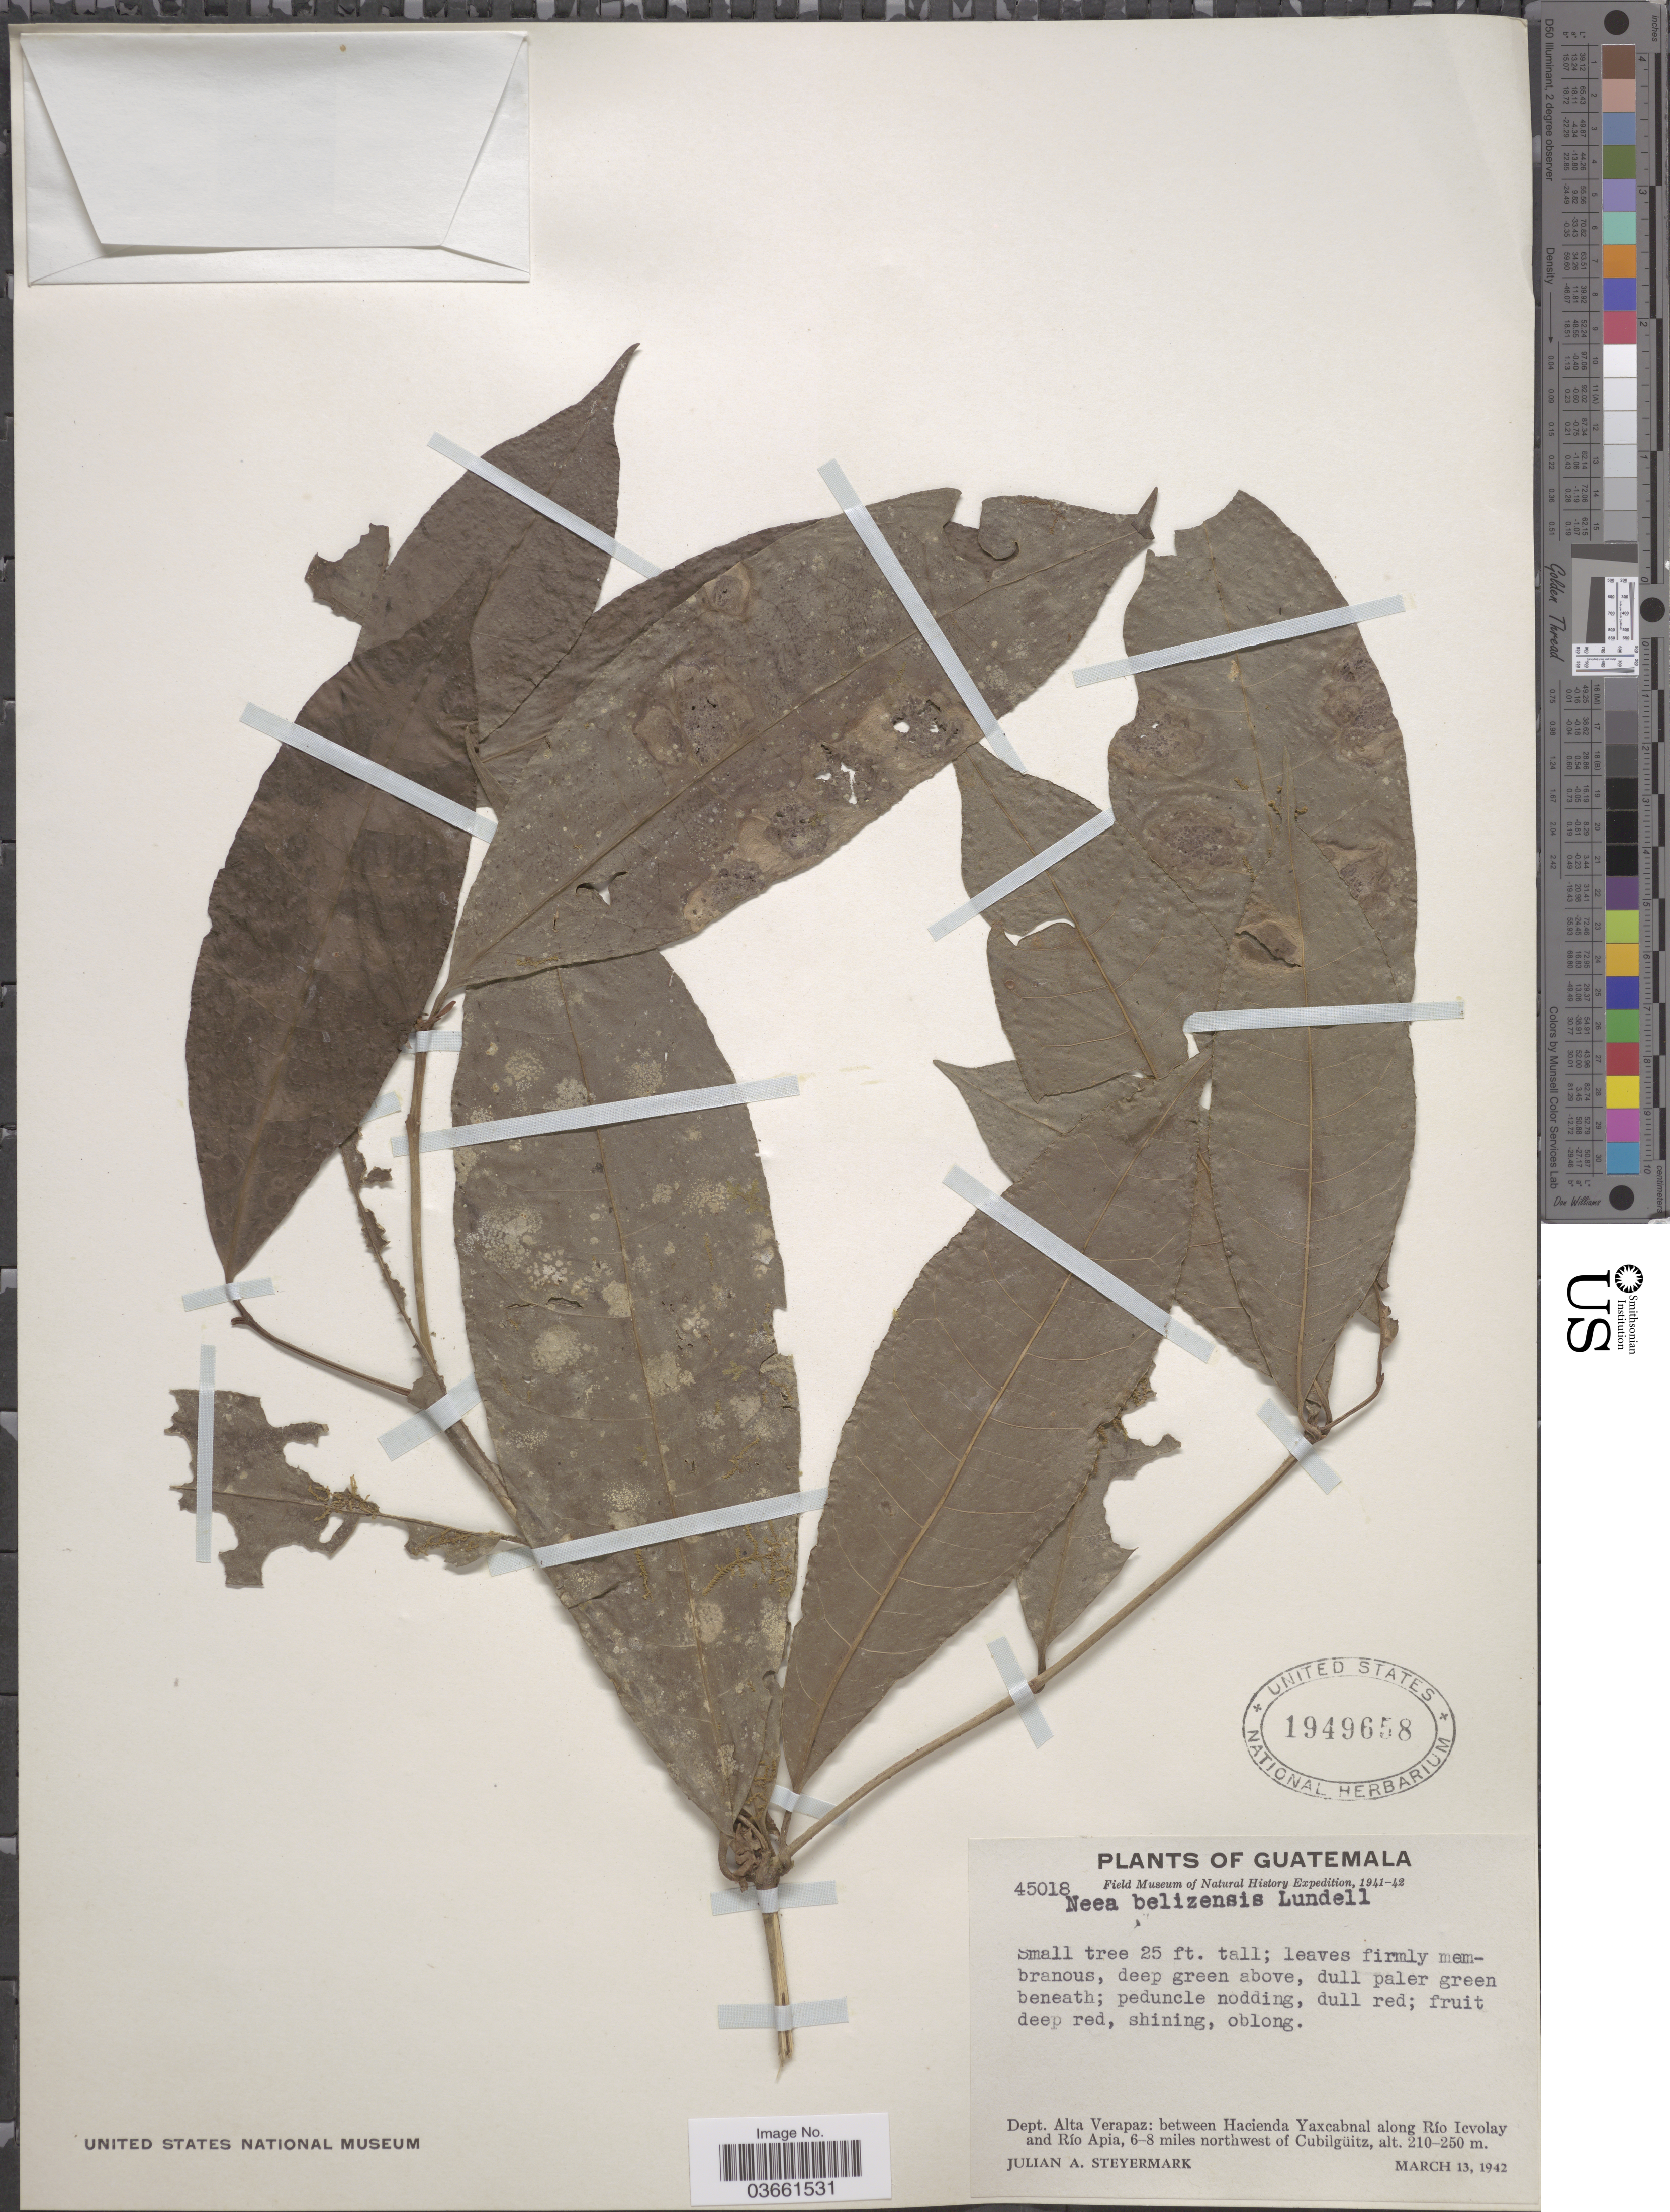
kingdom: Plantae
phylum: Tracheophyta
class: Magnoliopsida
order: Caryophyllales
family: Nyctaginaceae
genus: Neea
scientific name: Neea belizensis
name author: Lundell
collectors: J. Steyermark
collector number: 45018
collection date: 1942-03-13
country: Guatemala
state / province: Alta Verapaz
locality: Dept. Alta Verapaz: between Hacienda Yaxcabnal along Río Icvolay and Río Apia, 6-8 miles northwest of Cubilgüitz.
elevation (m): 210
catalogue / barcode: US 1949658